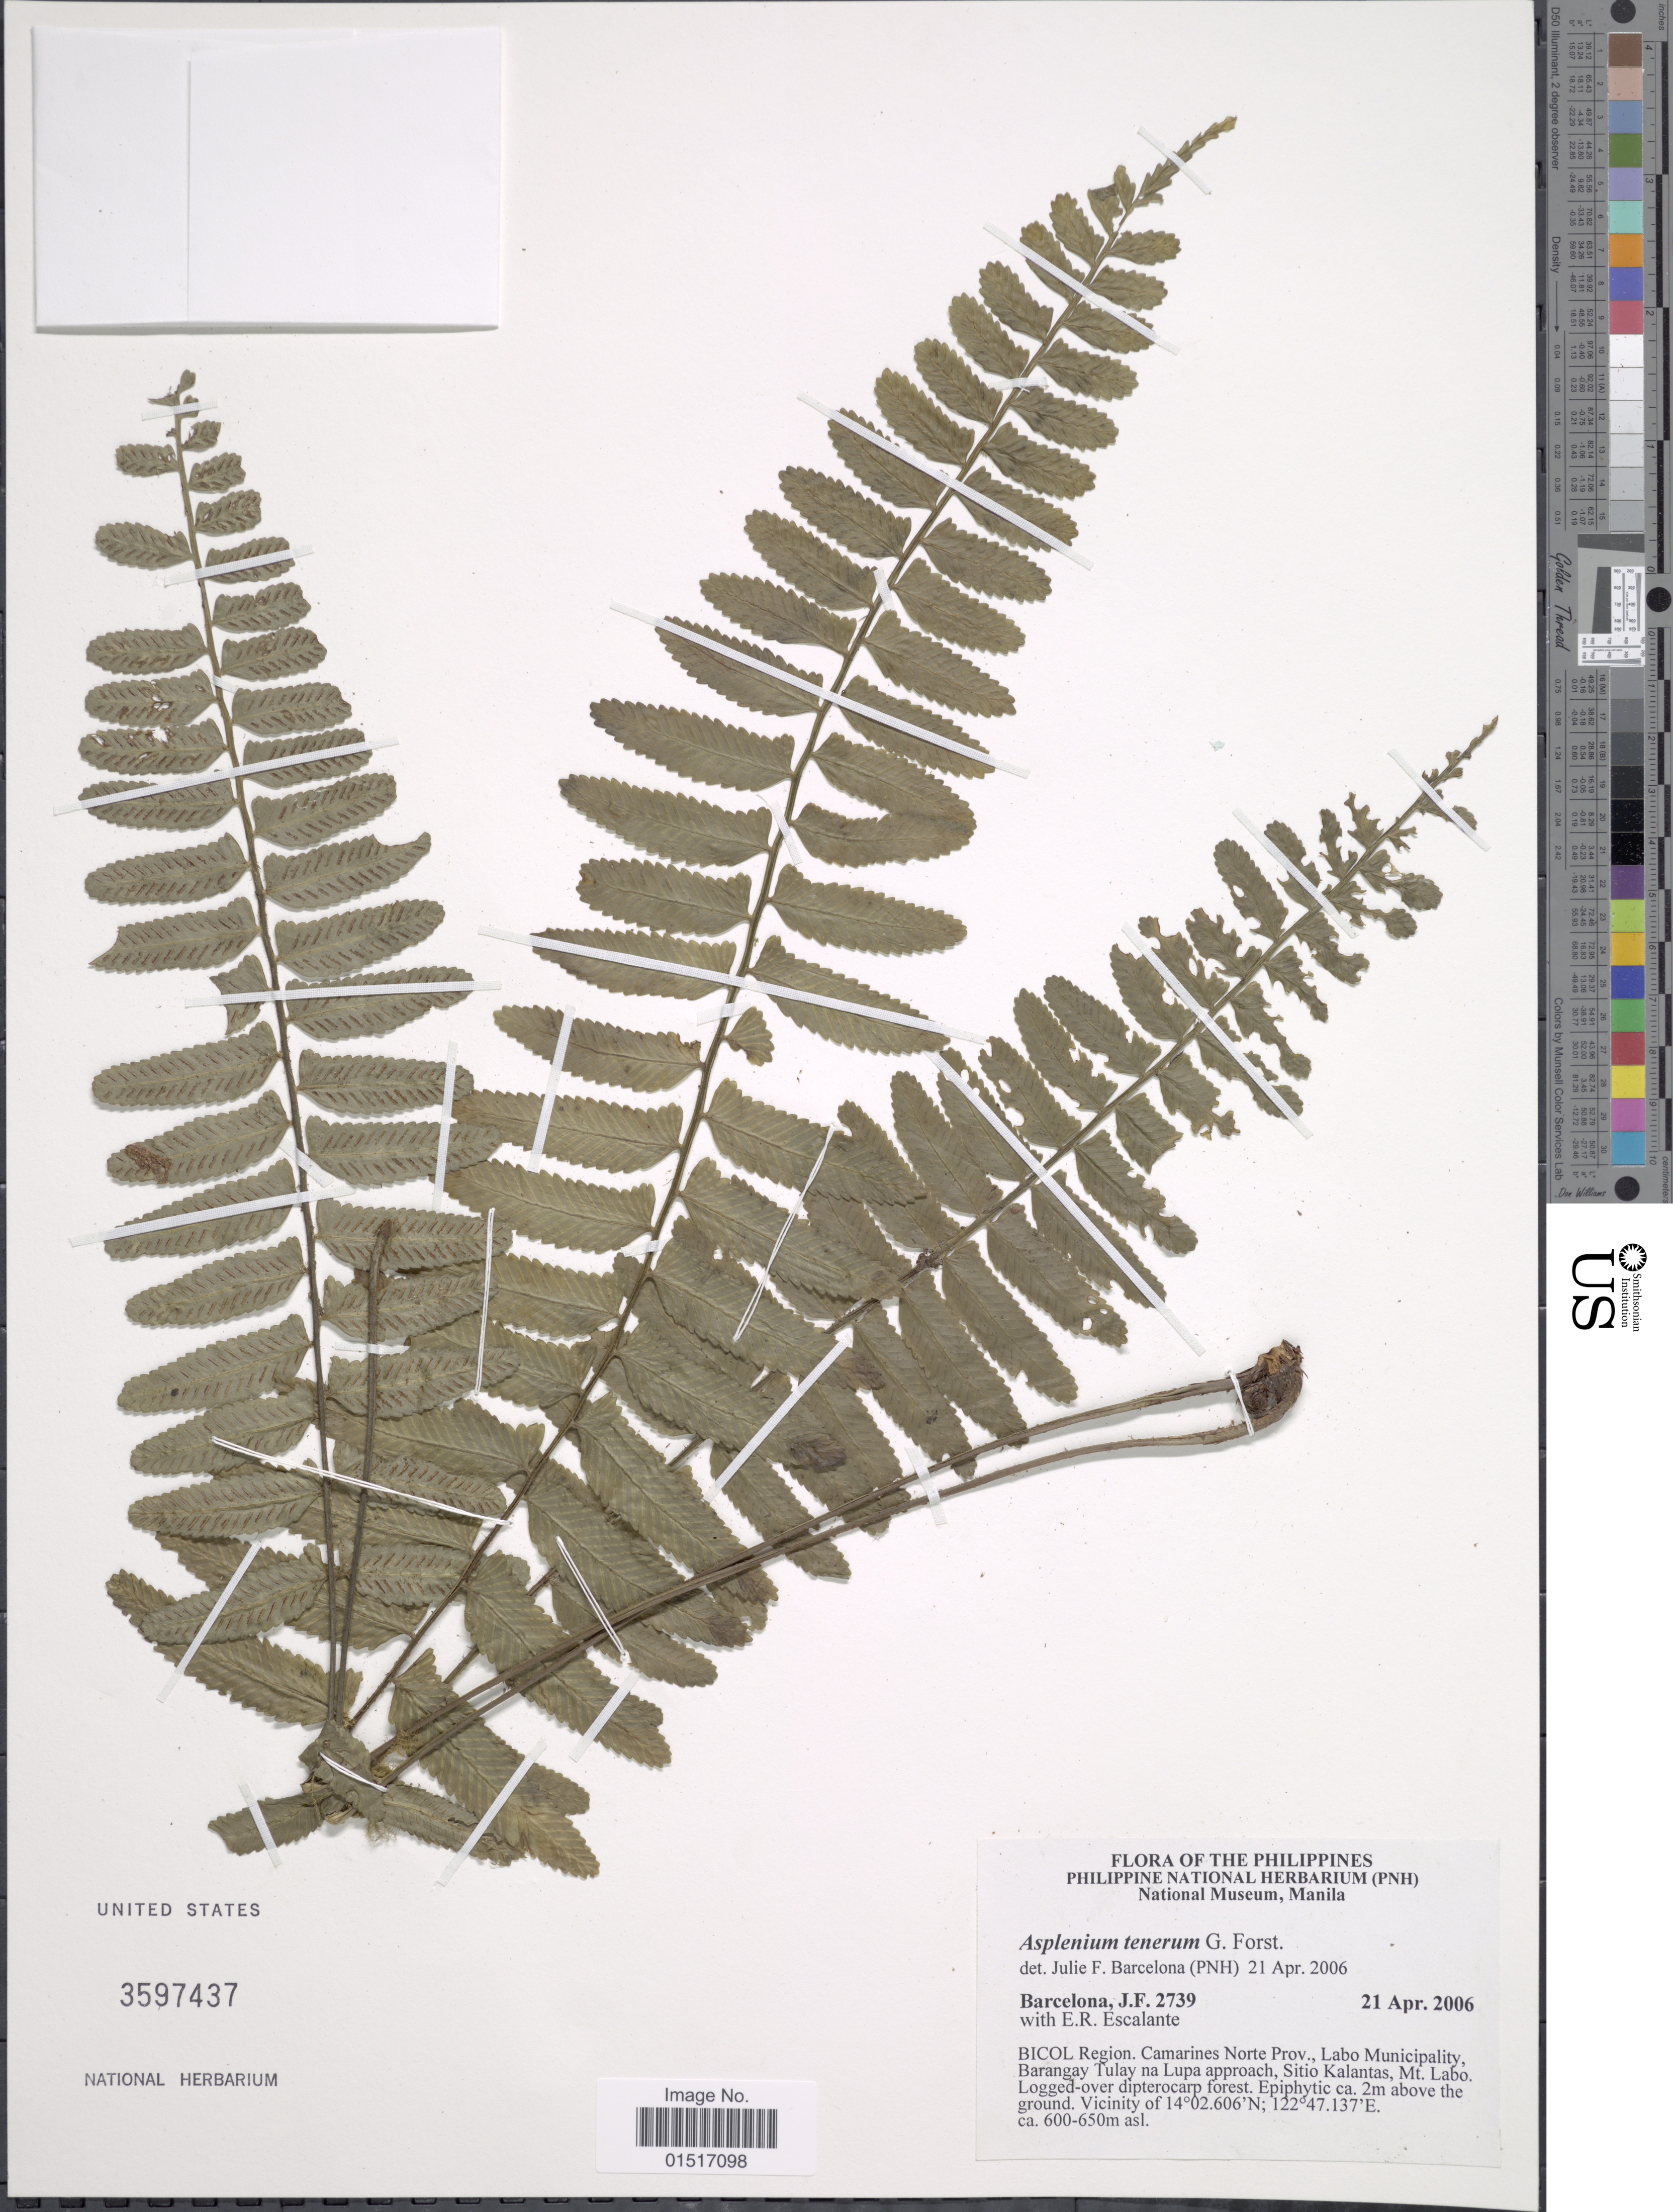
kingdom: Plantae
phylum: Tracheophyta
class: Polypodiopsida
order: Polypodiales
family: Aspleniaceae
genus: Asplenium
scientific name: Asplenium tenerum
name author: G. Forst.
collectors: J. F. Barcelona & E. Escalante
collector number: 2739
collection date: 2006-04-21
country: Philippines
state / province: Bicol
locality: Camarines Norte Prov., Labo Municipality, Barangay Tulay na Lupa approach, Sitio Kalantas, Mt. Labo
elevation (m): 600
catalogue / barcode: US 3597437